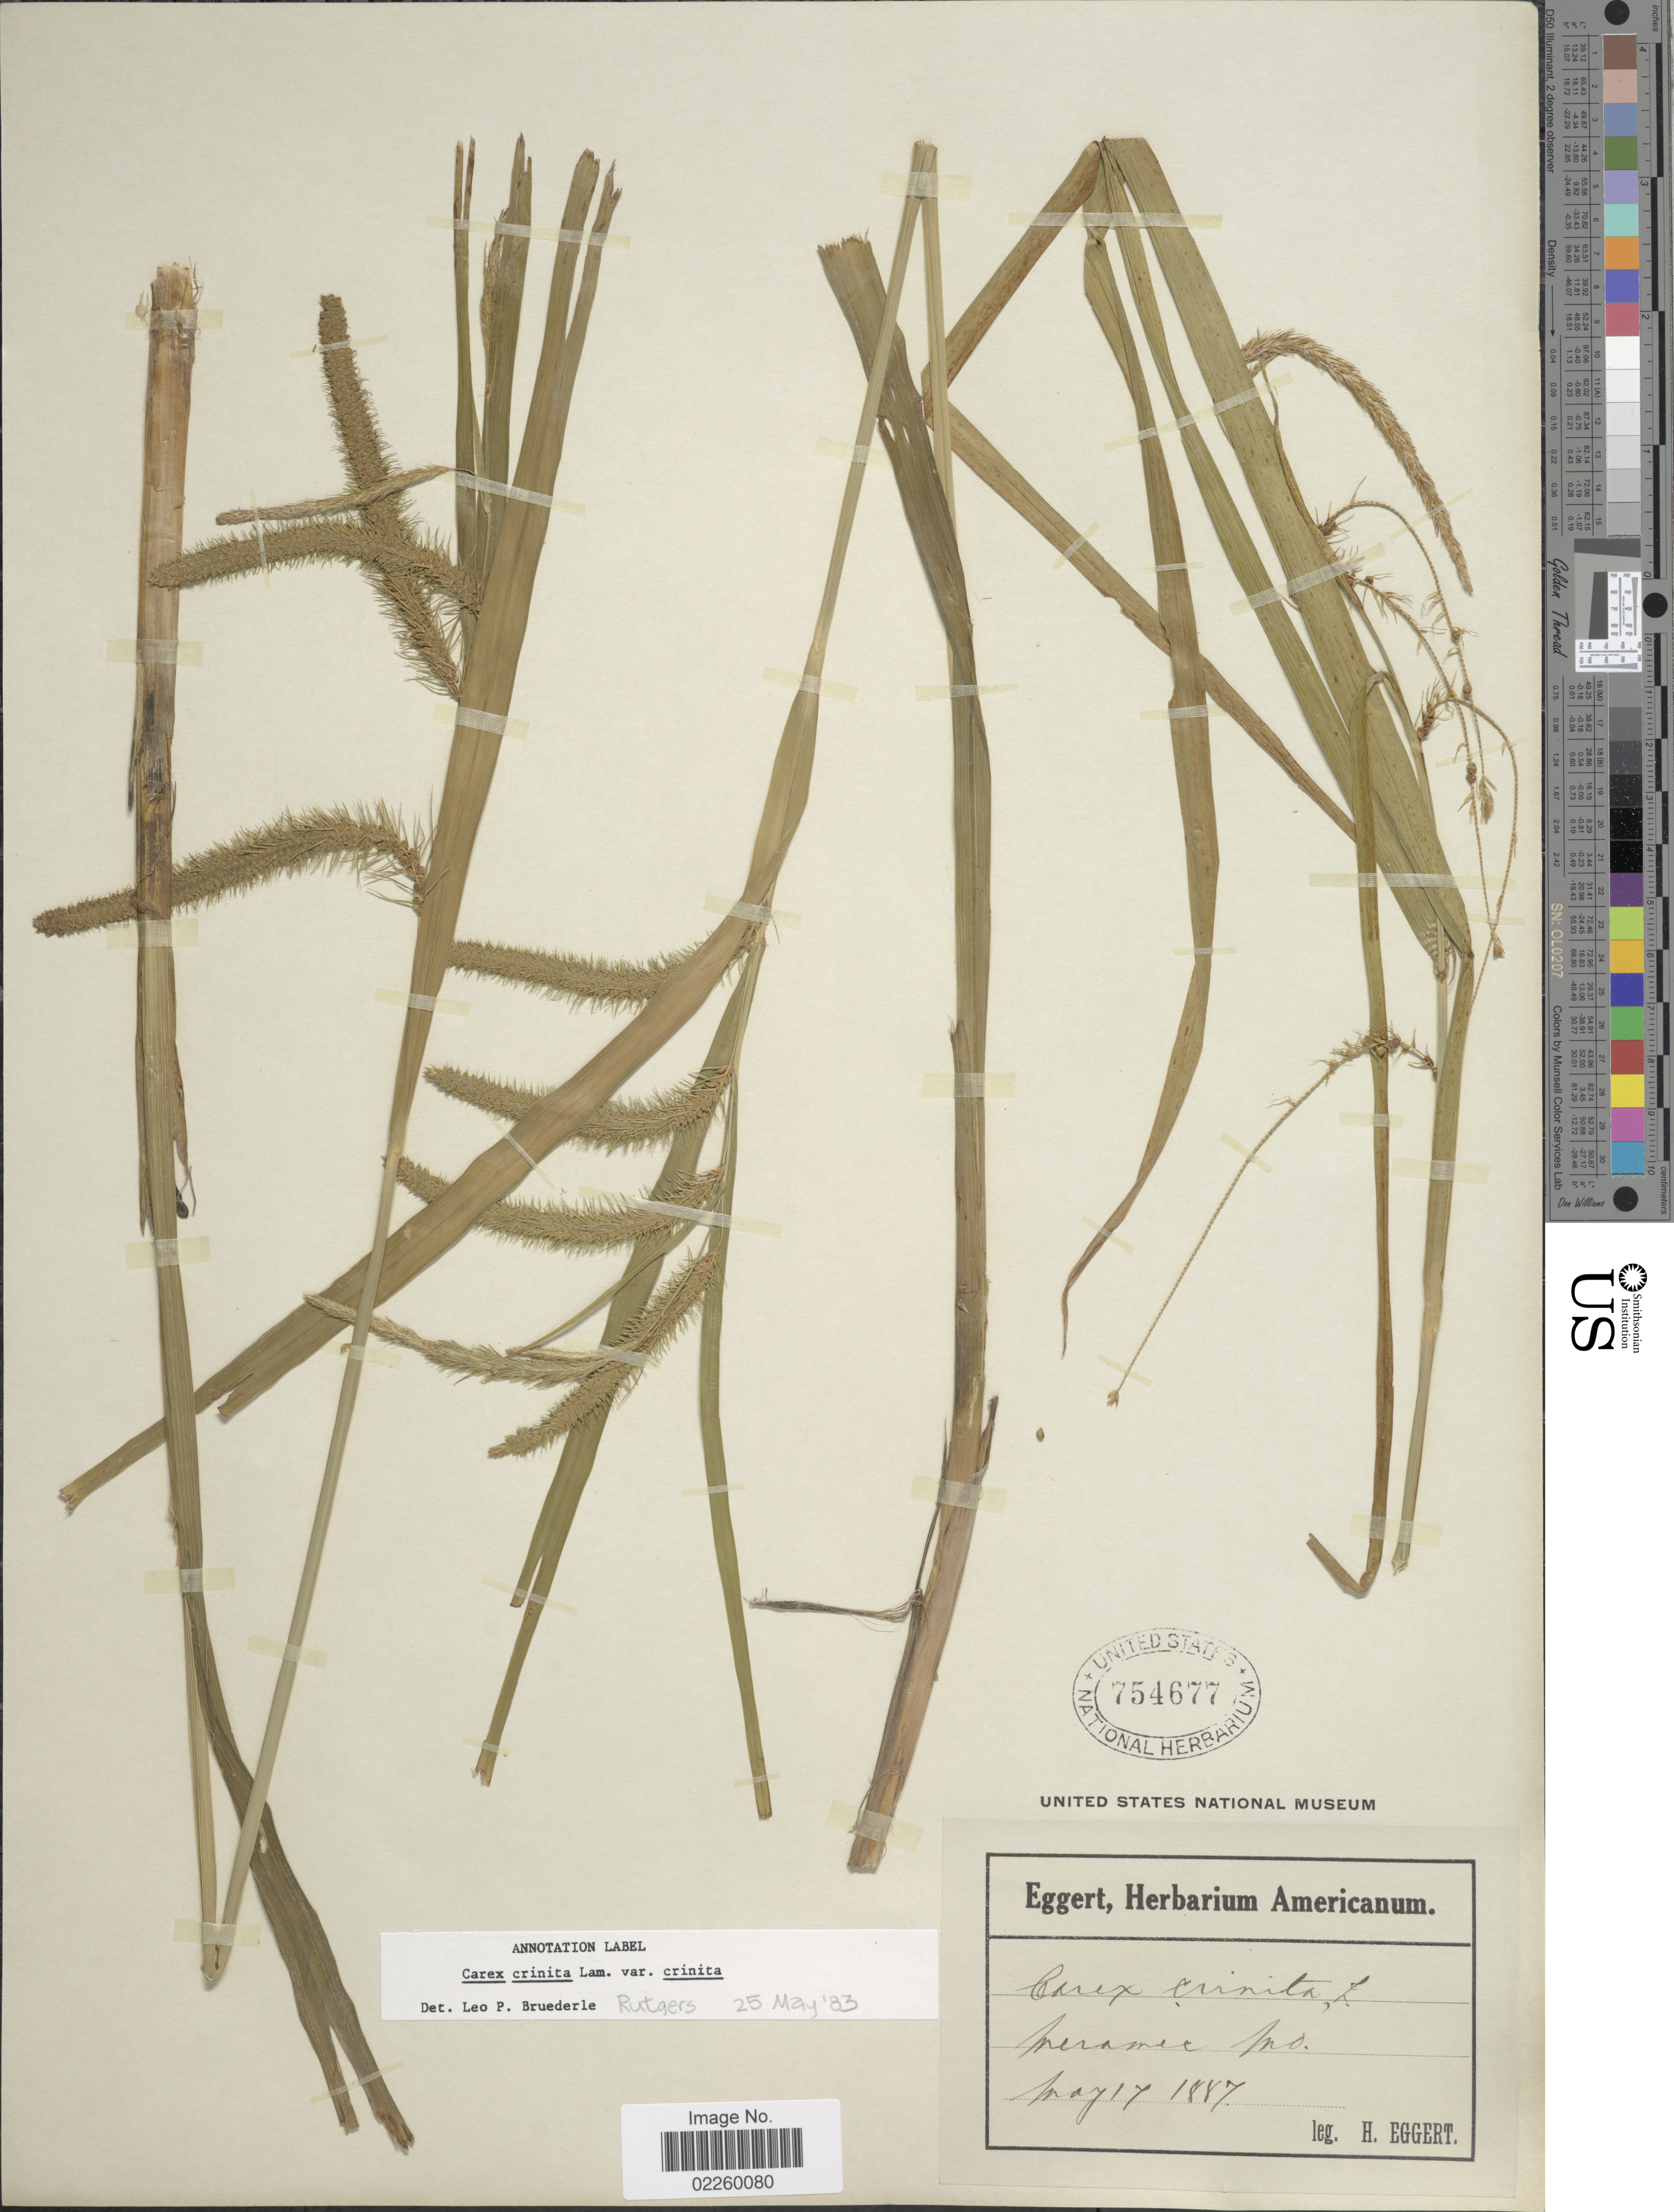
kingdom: Plantae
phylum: Tracheophyta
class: Liliopsida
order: Poales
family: Cyperaceae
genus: Carex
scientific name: Carex crinita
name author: Lam.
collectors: H. Eggert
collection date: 1887-05-17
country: United States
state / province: Missouri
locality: Meramec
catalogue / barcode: US 754677